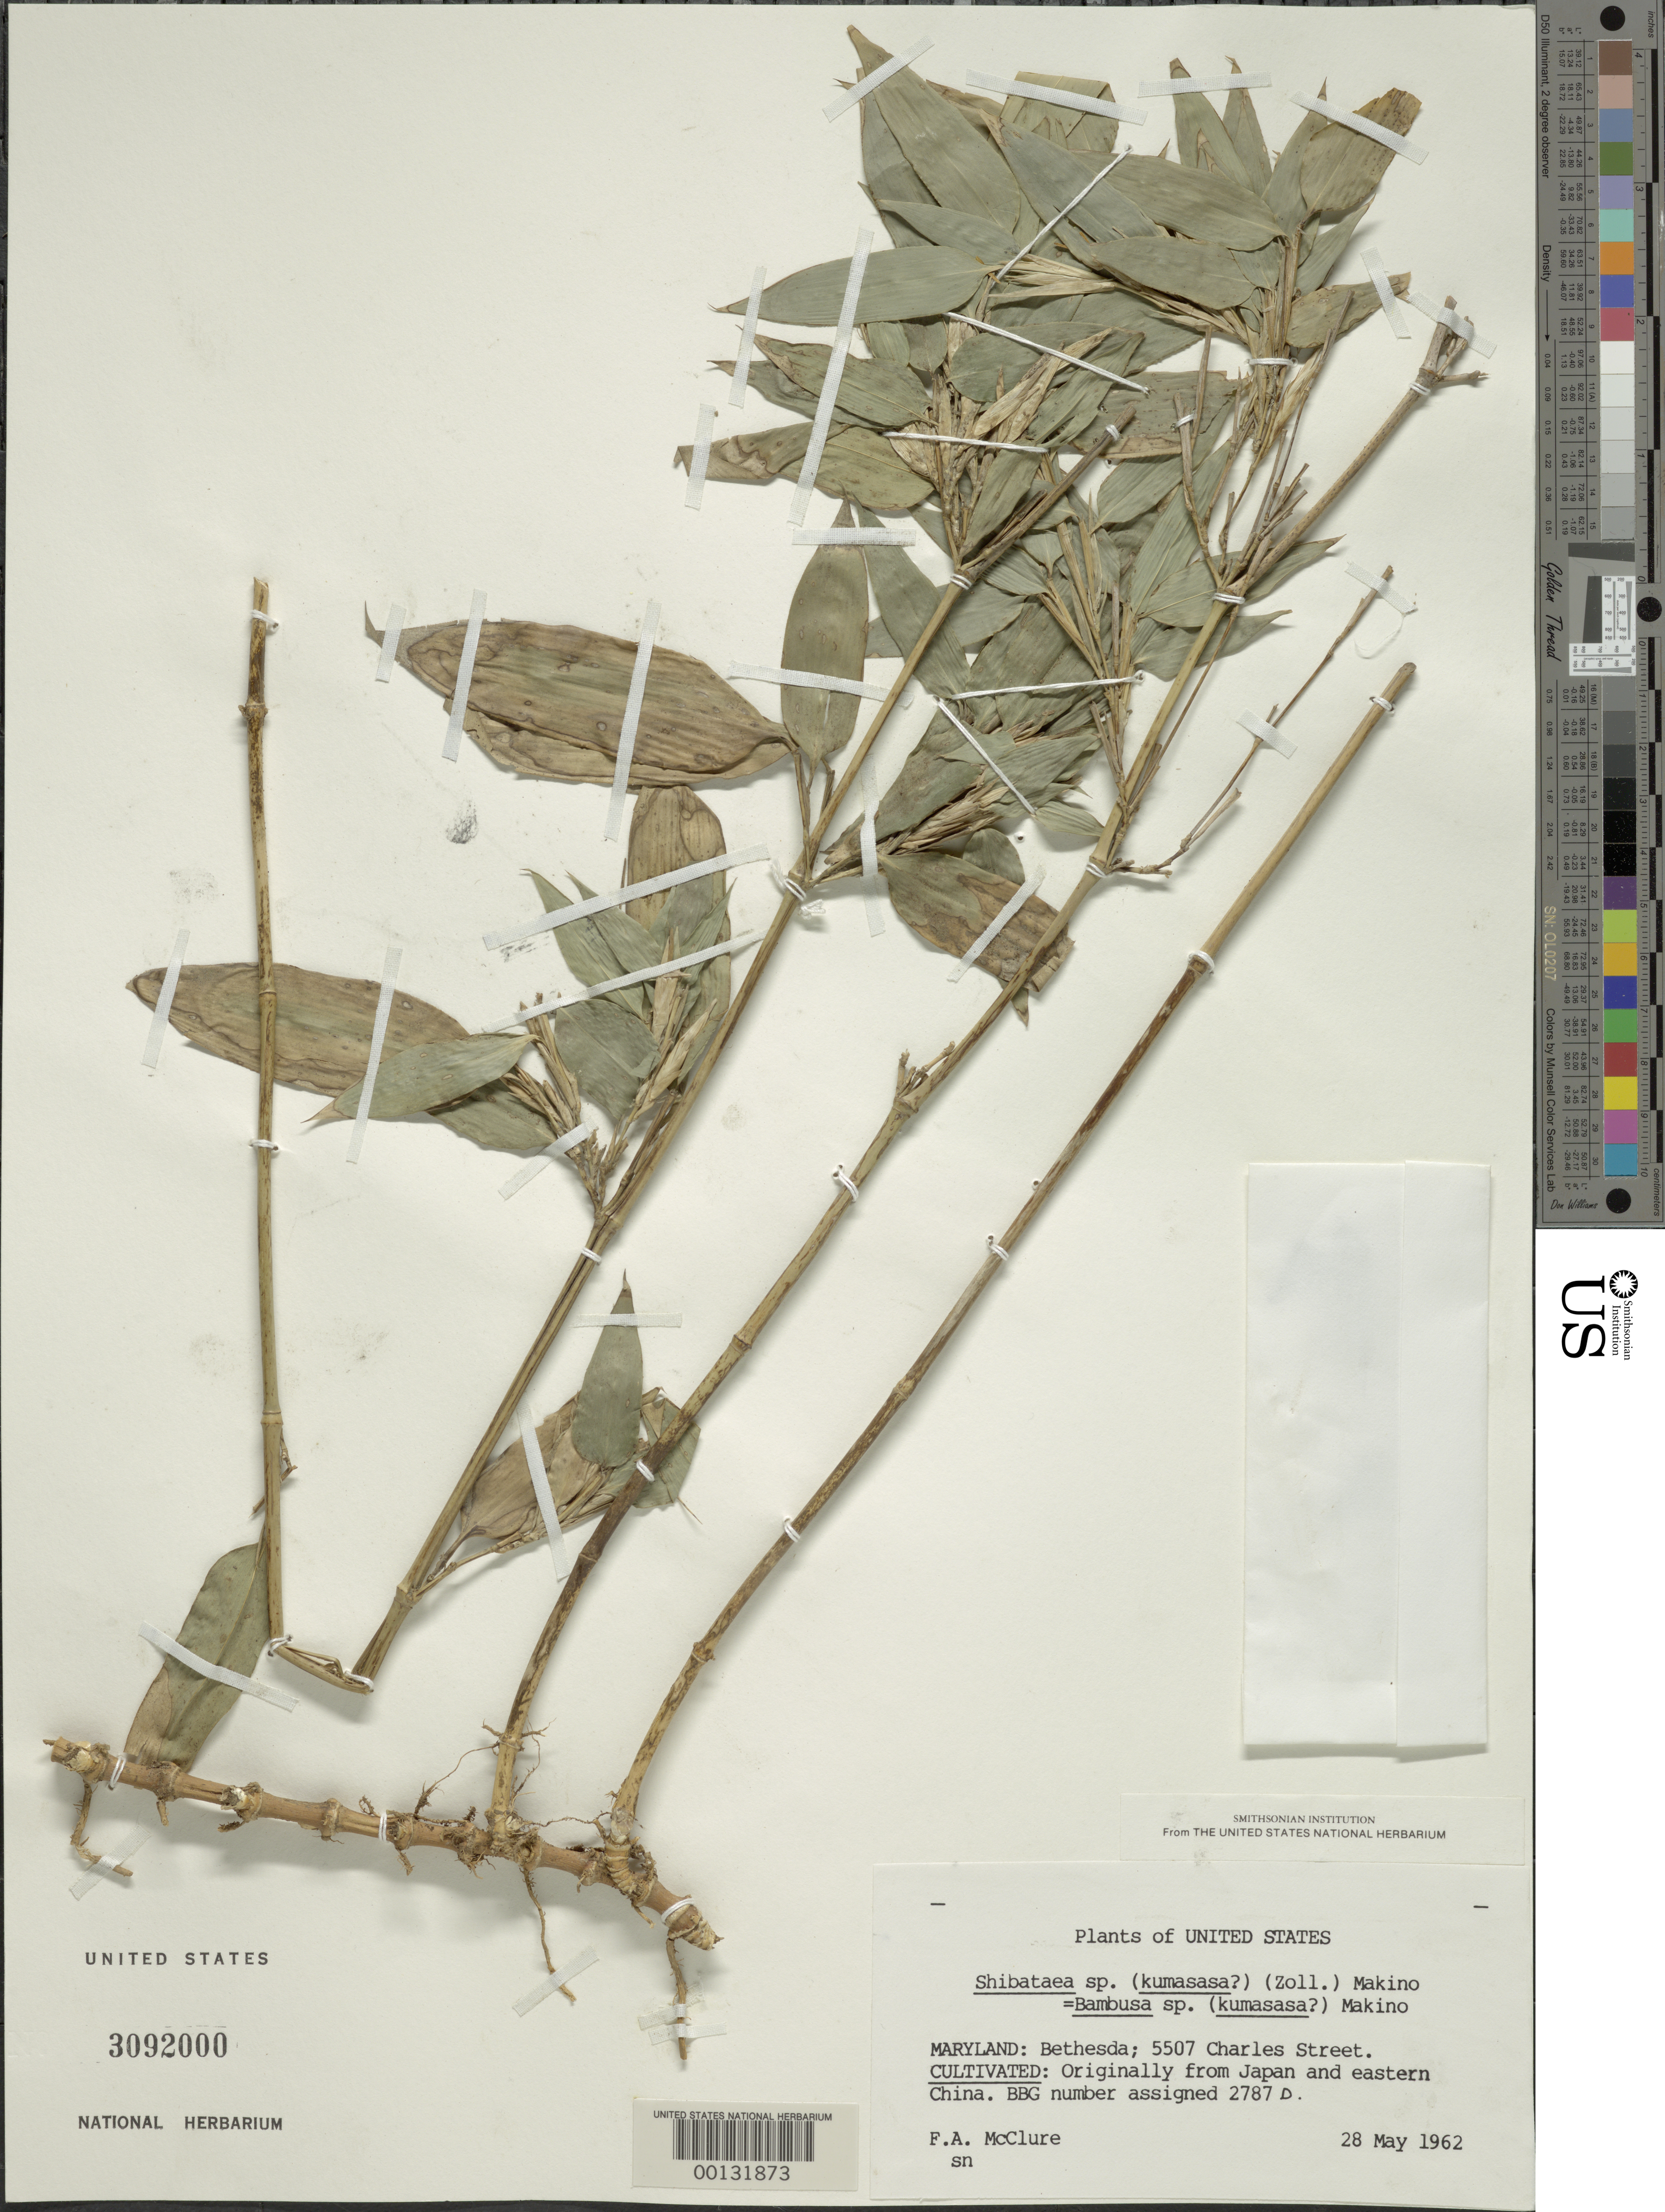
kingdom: Plantae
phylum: Tracheophyta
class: Liliopsida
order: Poales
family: Poaceae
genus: Bambusa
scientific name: Bambusa kumasasa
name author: Zoll.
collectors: F. A. McClure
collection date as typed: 28 May 1962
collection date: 1962-05-28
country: United States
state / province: Maryland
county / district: Montgomery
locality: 5507 Charles Street, Bethesda (McClure's garden)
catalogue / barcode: US 3092000